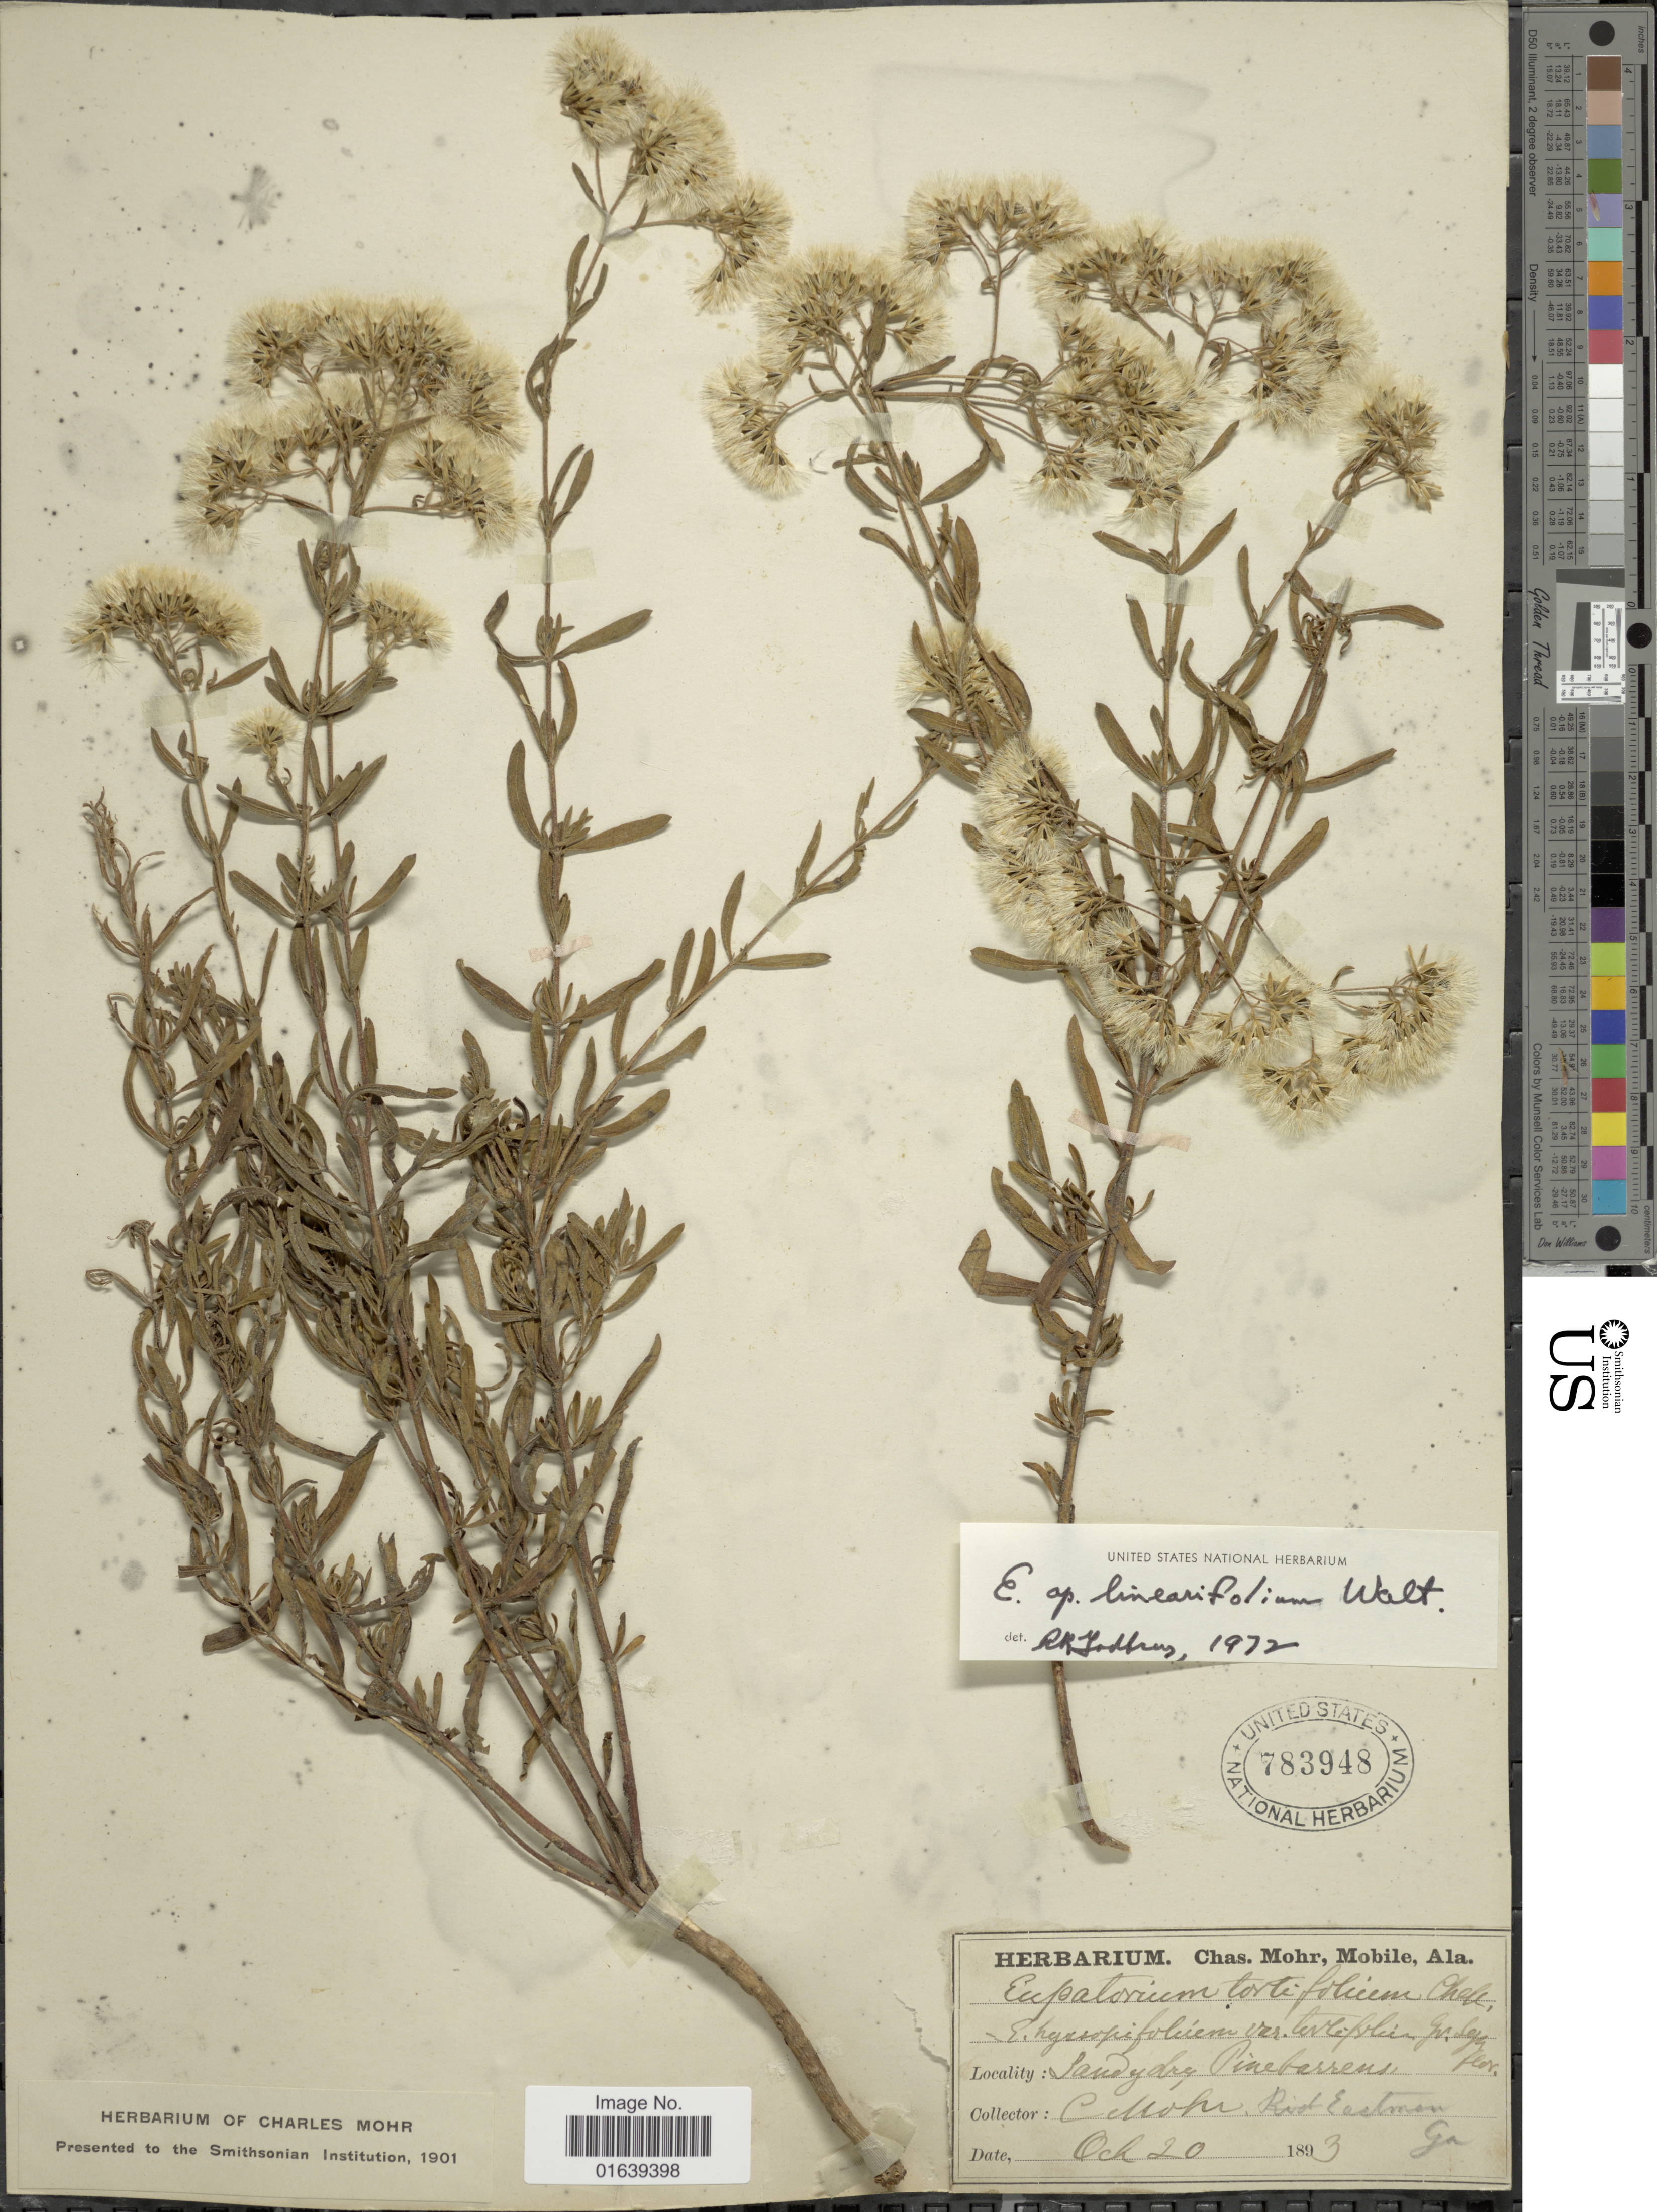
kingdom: Plantae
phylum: Tracheophyta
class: Magnoliopsida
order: Asterales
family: Asteraceae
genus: Eupatorium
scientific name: Eupatorium linearifolium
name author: Walter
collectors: C. Billington & Mohr, C. T. (herbarium)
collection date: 1893-10-20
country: United States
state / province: Georgia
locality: East Eastman.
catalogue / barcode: US 783948